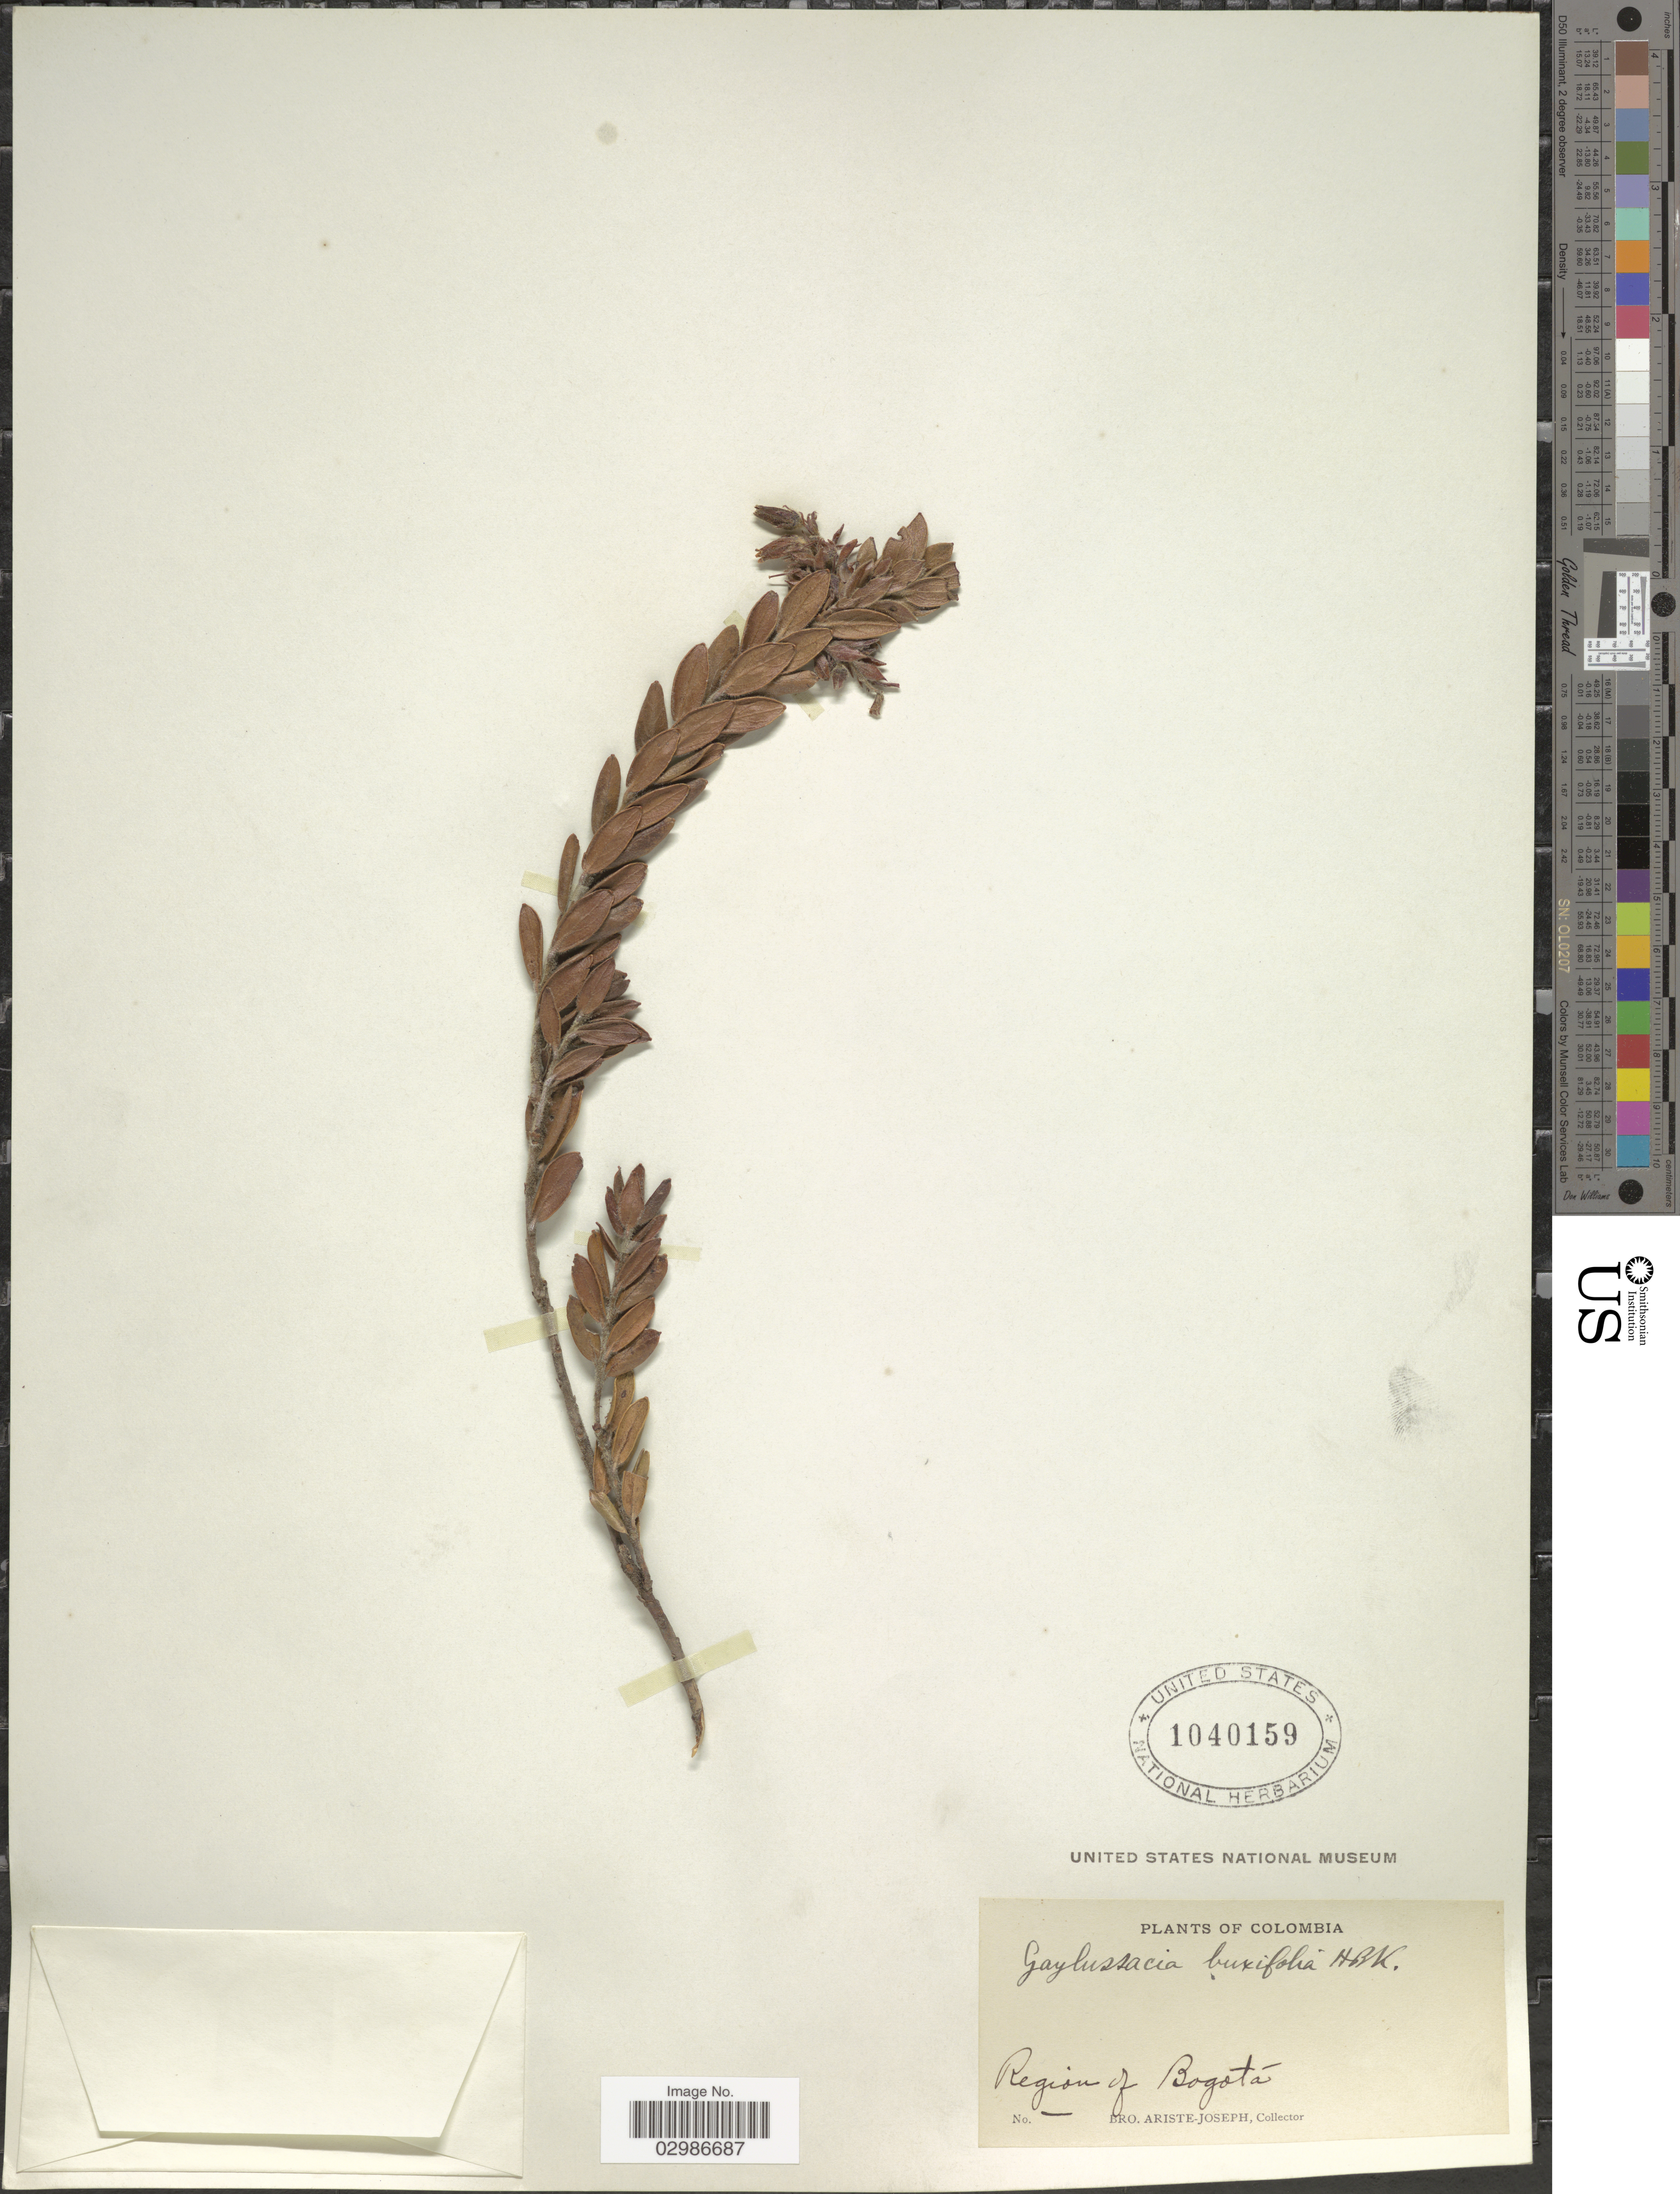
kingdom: Plantae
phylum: Tracheophyta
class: Magnoliopsida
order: Ericales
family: Ericaceae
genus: Gaylussacia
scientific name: Gaylussacia buxifolia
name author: Kunth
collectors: Bro. Ariste-Joseph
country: Colombia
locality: Region of Bogotá.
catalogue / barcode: US 1040159